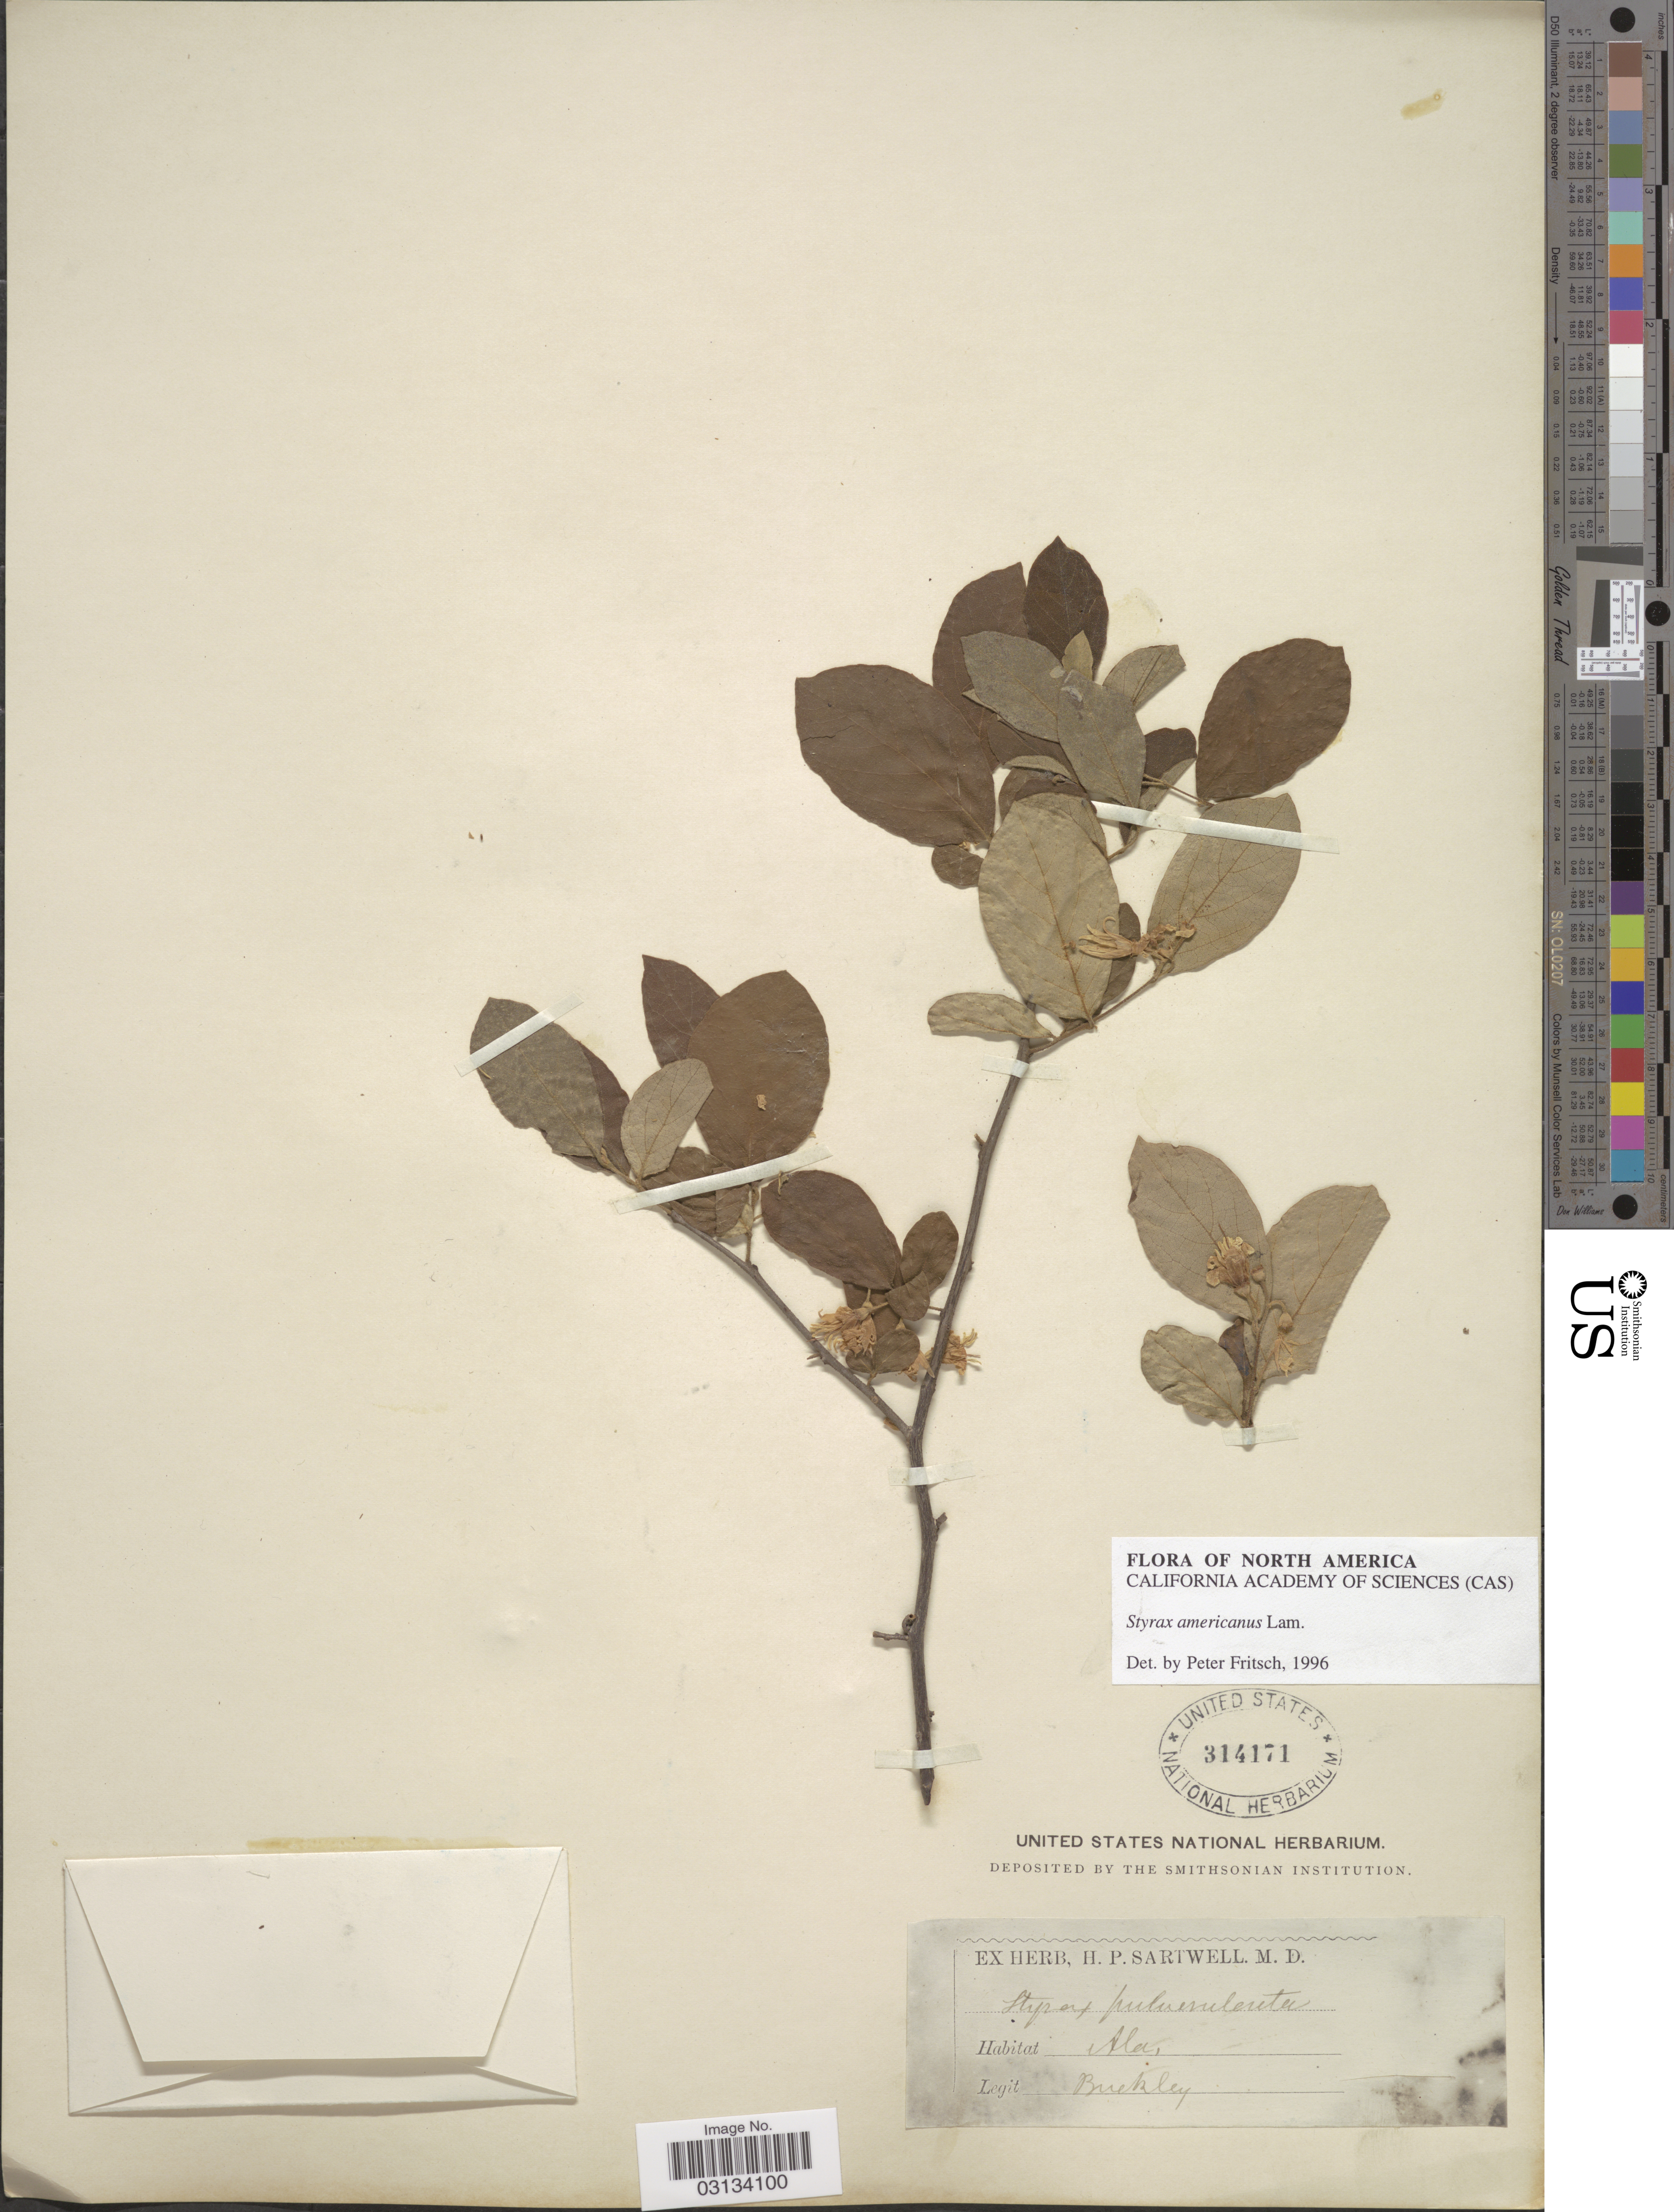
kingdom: Plantae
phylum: Tracheophyta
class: Magnoliopsida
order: Ericales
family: Styracaceae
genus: Styrax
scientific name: Styrax americanus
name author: Lam.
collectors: -- Buckley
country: United States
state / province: Alabama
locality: Ala.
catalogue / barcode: US 314171